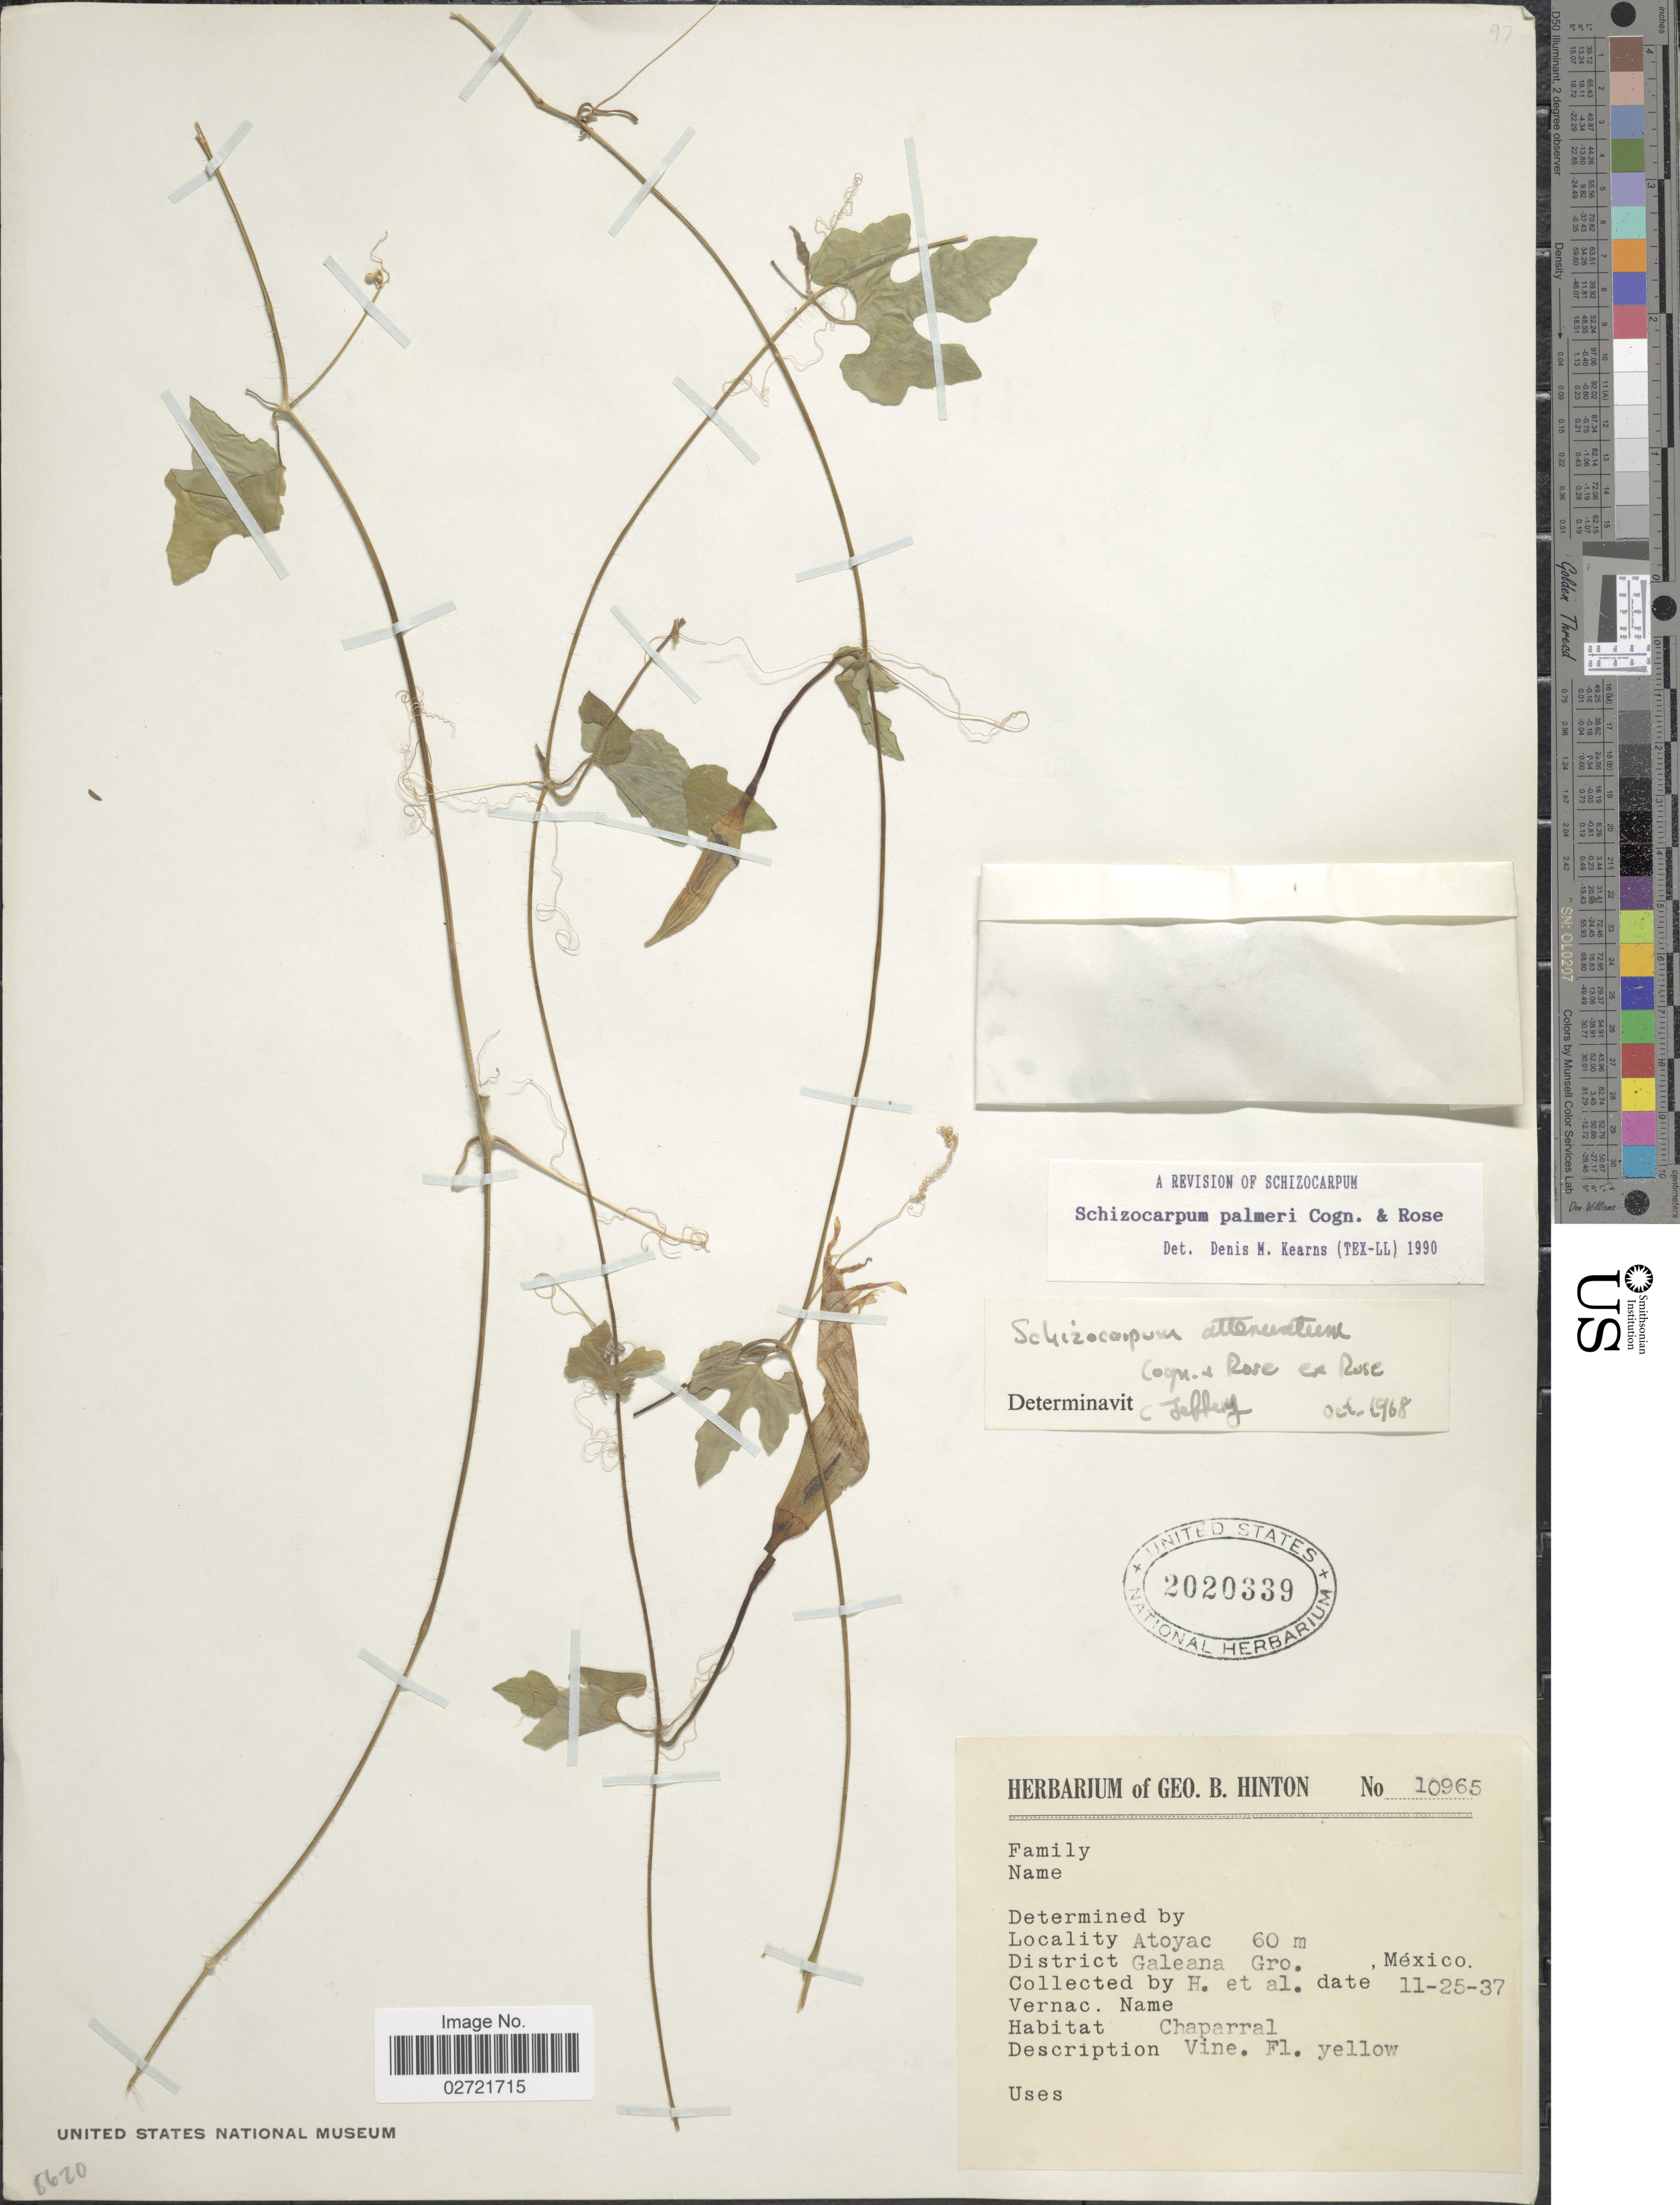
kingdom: Plantae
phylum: Tracheophyta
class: Magnoliopsida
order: Cucurbitales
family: Cucurbitaceae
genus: Schizocarpum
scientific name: Schizocarpum palmeri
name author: Cogn. & Rose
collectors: G. B. Hinton & et al.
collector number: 10965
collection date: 1937-11-25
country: Mexico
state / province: Guerrero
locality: Atoyac, District Galeana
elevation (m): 60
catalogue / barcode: US 2020339